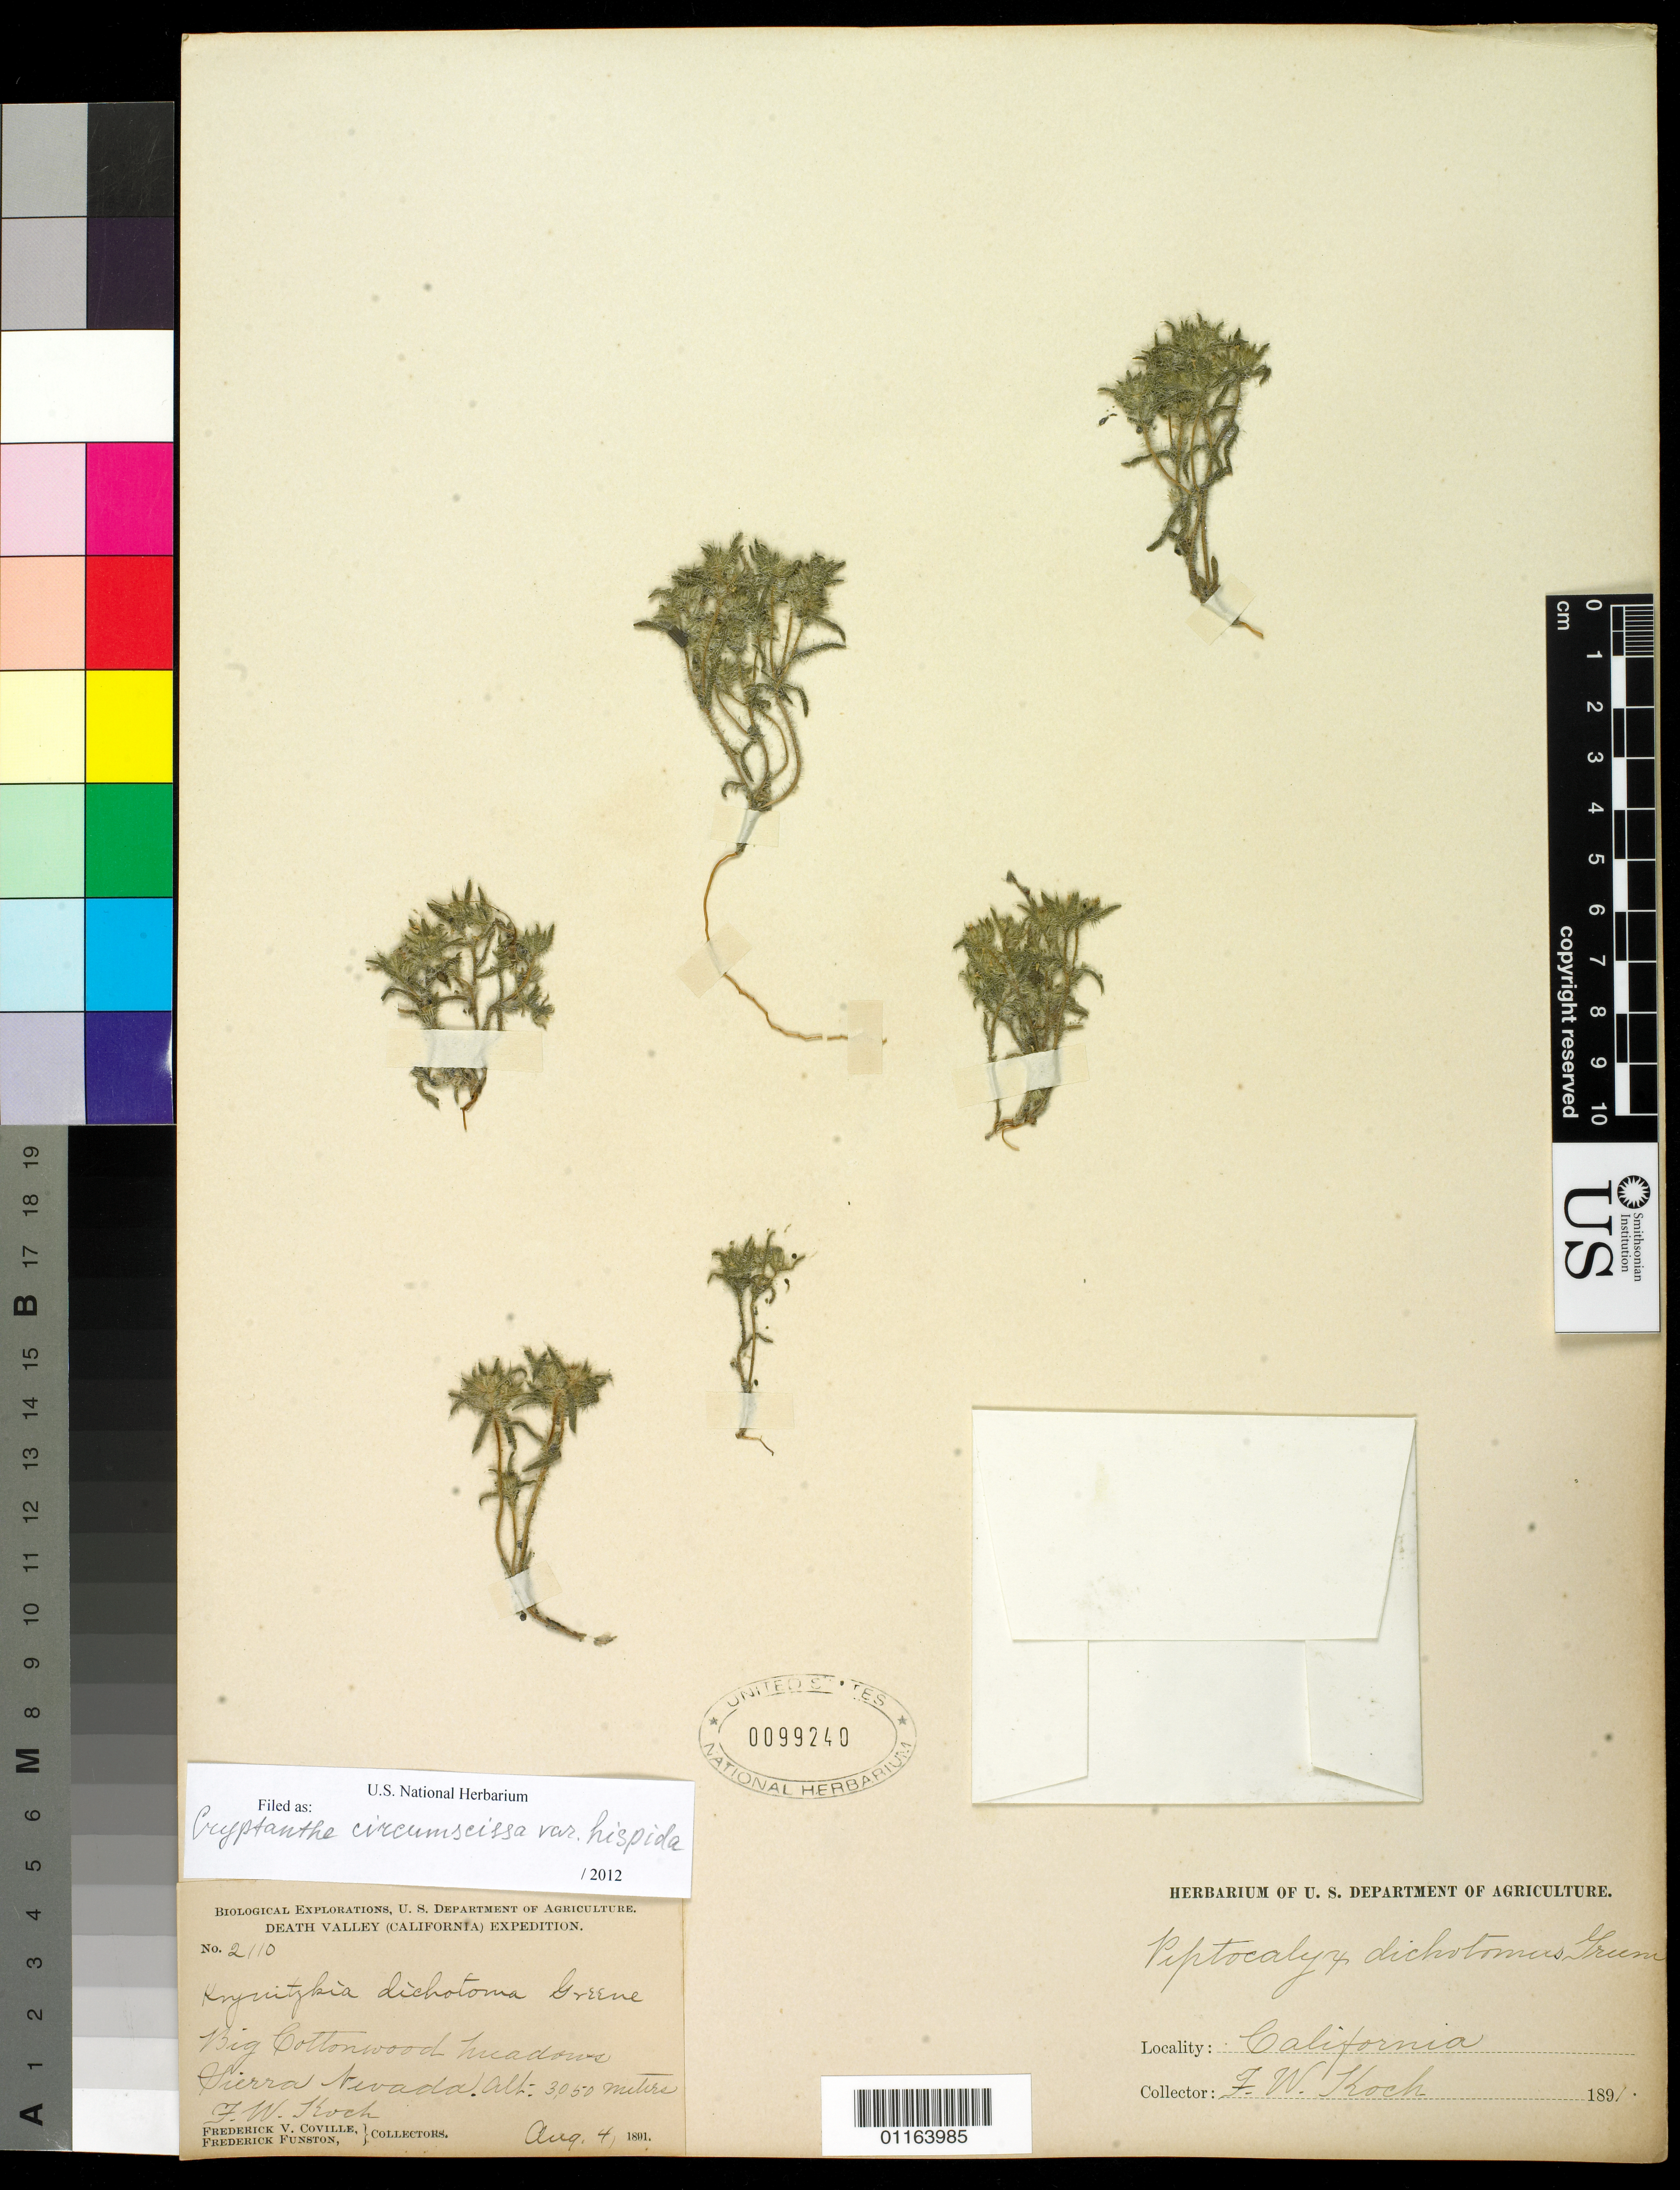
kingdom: Plantae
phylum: Tracheophyta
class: Magnoliopsida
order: Boraginales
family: Boraginaceae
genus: Cryptantha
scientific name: Cryptantha circumscissa var. hispida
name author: (J.F. Macbr.) I.M. Johnst.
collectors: F. V. Coville, F. Funston & F. W. Koch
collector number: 2110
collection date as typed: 4 Aug 1891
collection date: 1891-08-04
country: United States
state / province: California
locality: Big Cottonwood Meadows, Sierra Nevada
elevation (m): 3050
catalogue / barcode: US 99240